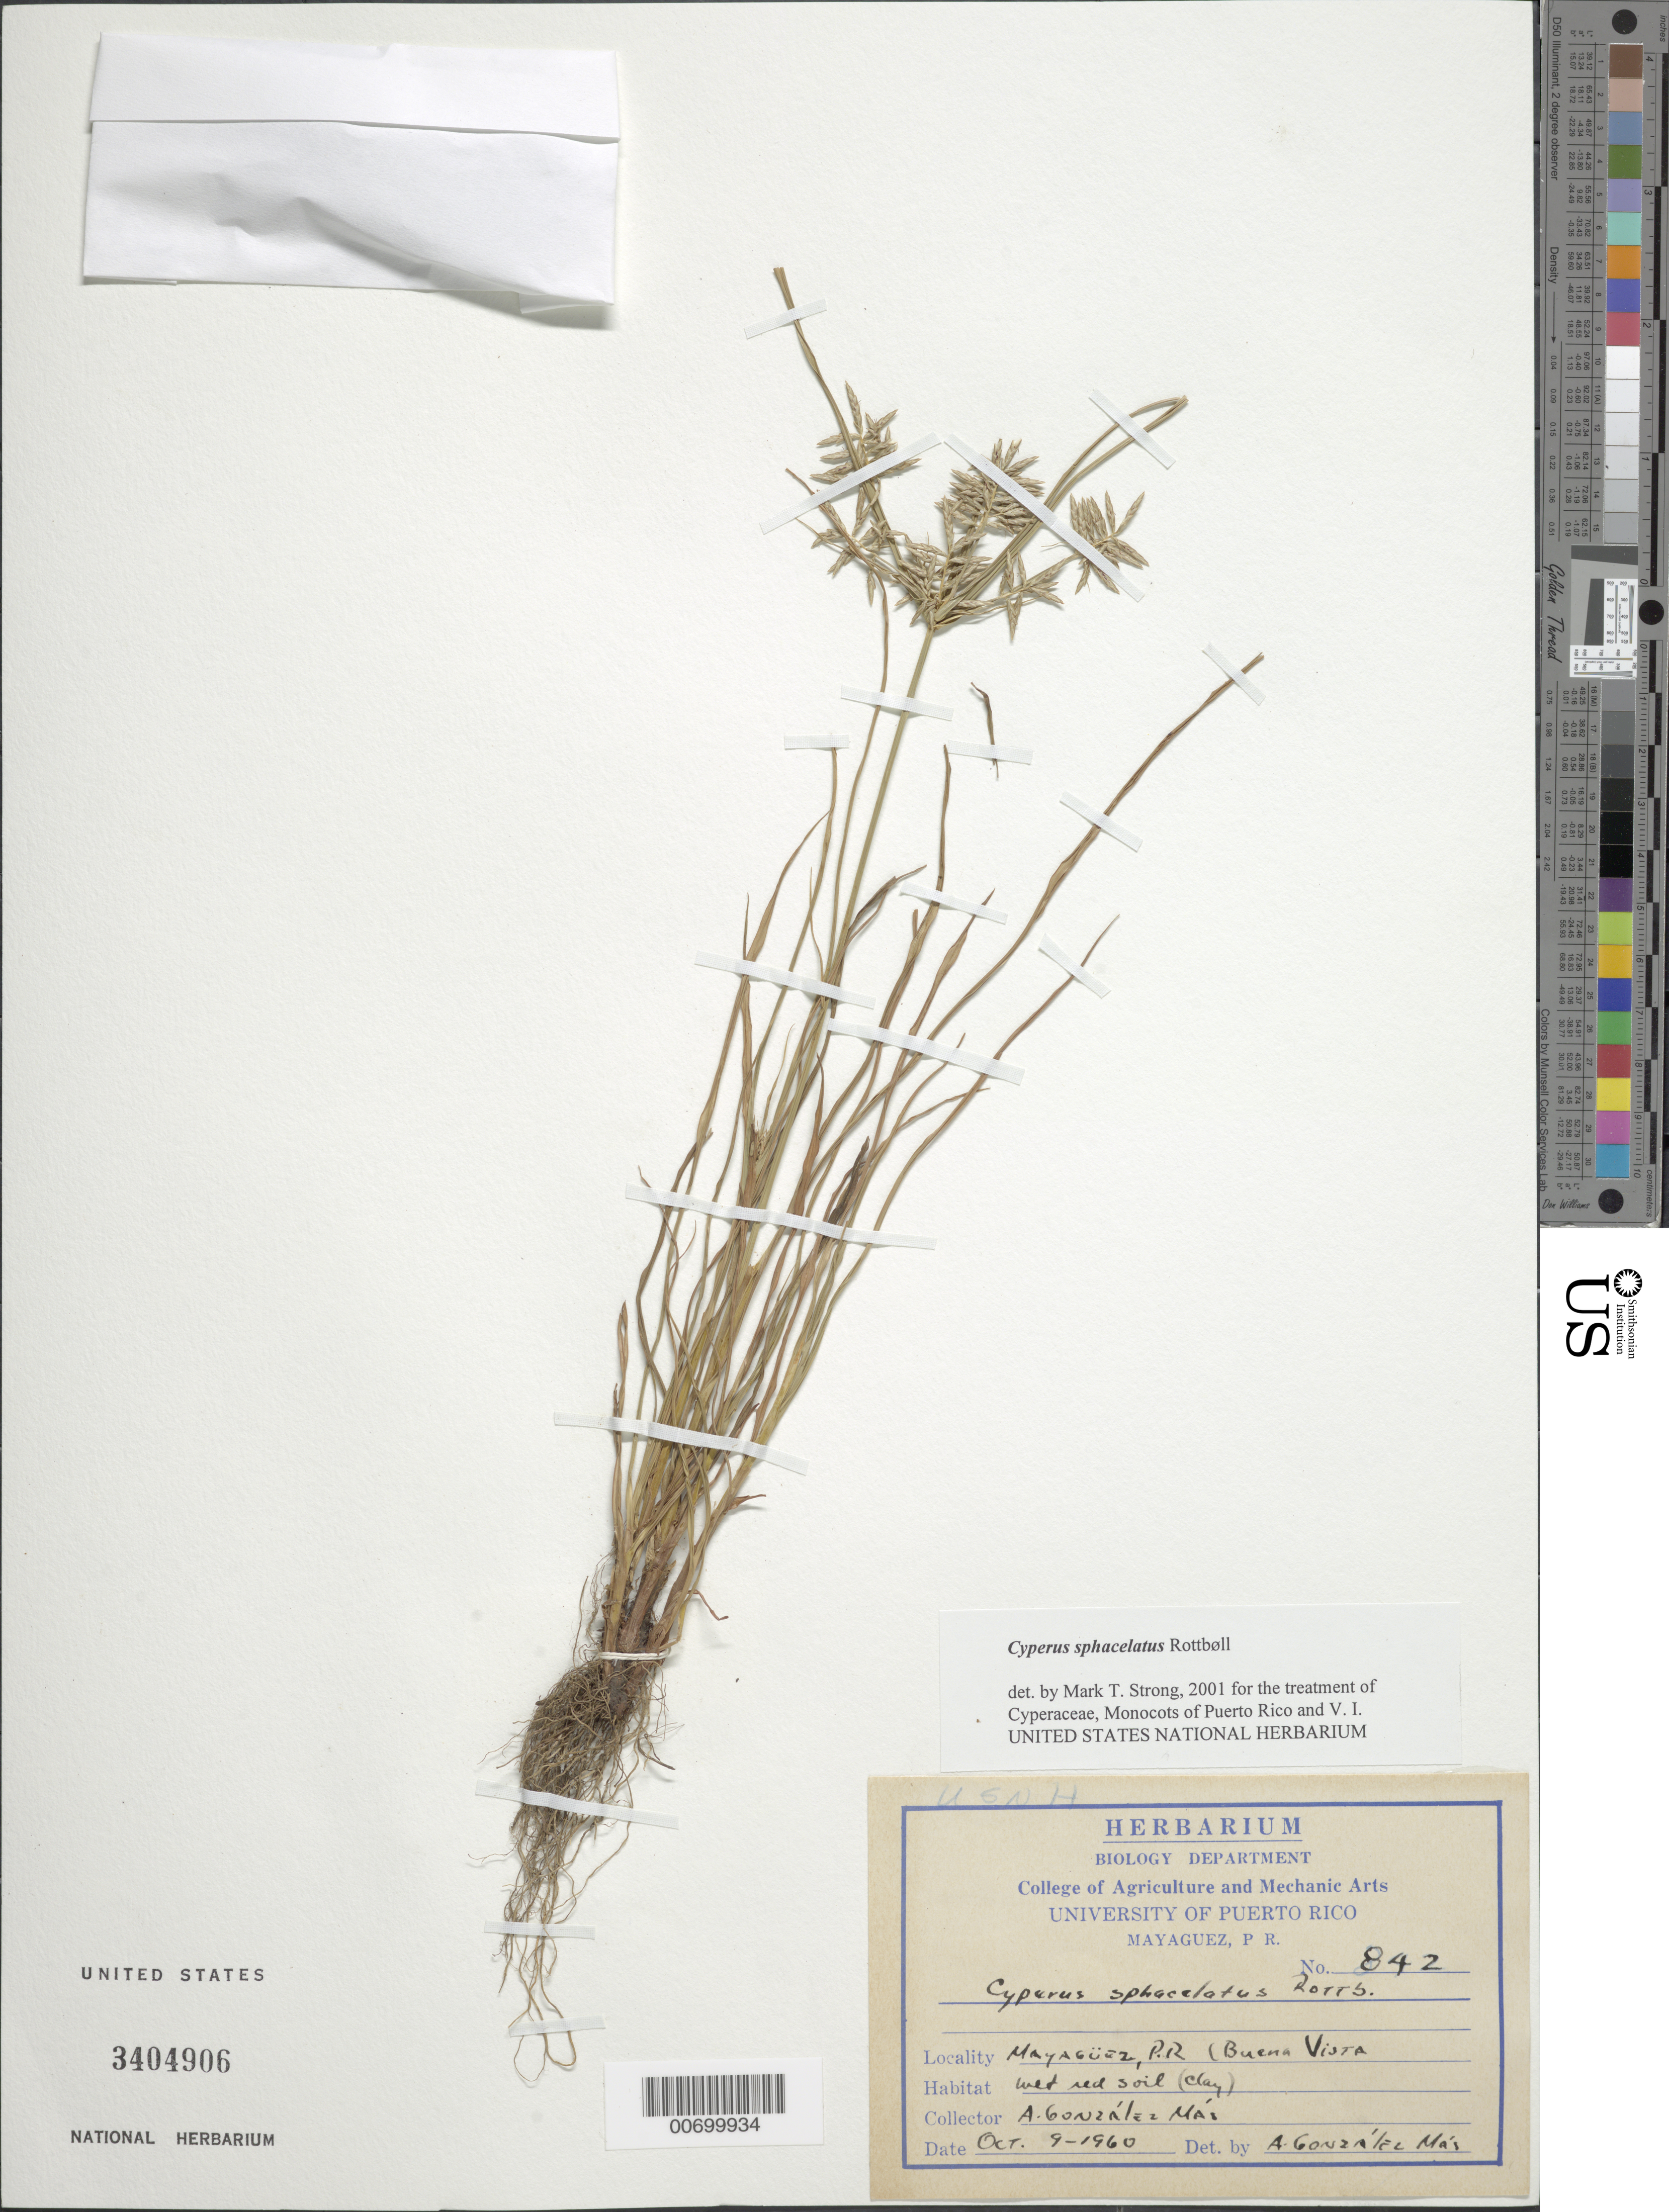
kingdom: Plantae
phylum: Tracheophyta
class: Liliopsida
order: Poales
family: Cyperaceae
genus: Cyperus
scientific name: Cyperus sphacelatus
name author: Rottb.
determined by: Strong, M. T., (US), Smithsonian Institution - National Museum of Natural History (UNITED STATES)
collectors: A. González Más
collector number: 842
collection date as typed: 09 Oct 1960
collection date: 1960-10-09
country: Puerto Rico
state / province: Mayagüez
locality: Mayagüez: Buena Vista.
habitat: Wet red clay.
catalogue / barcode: US 3404906